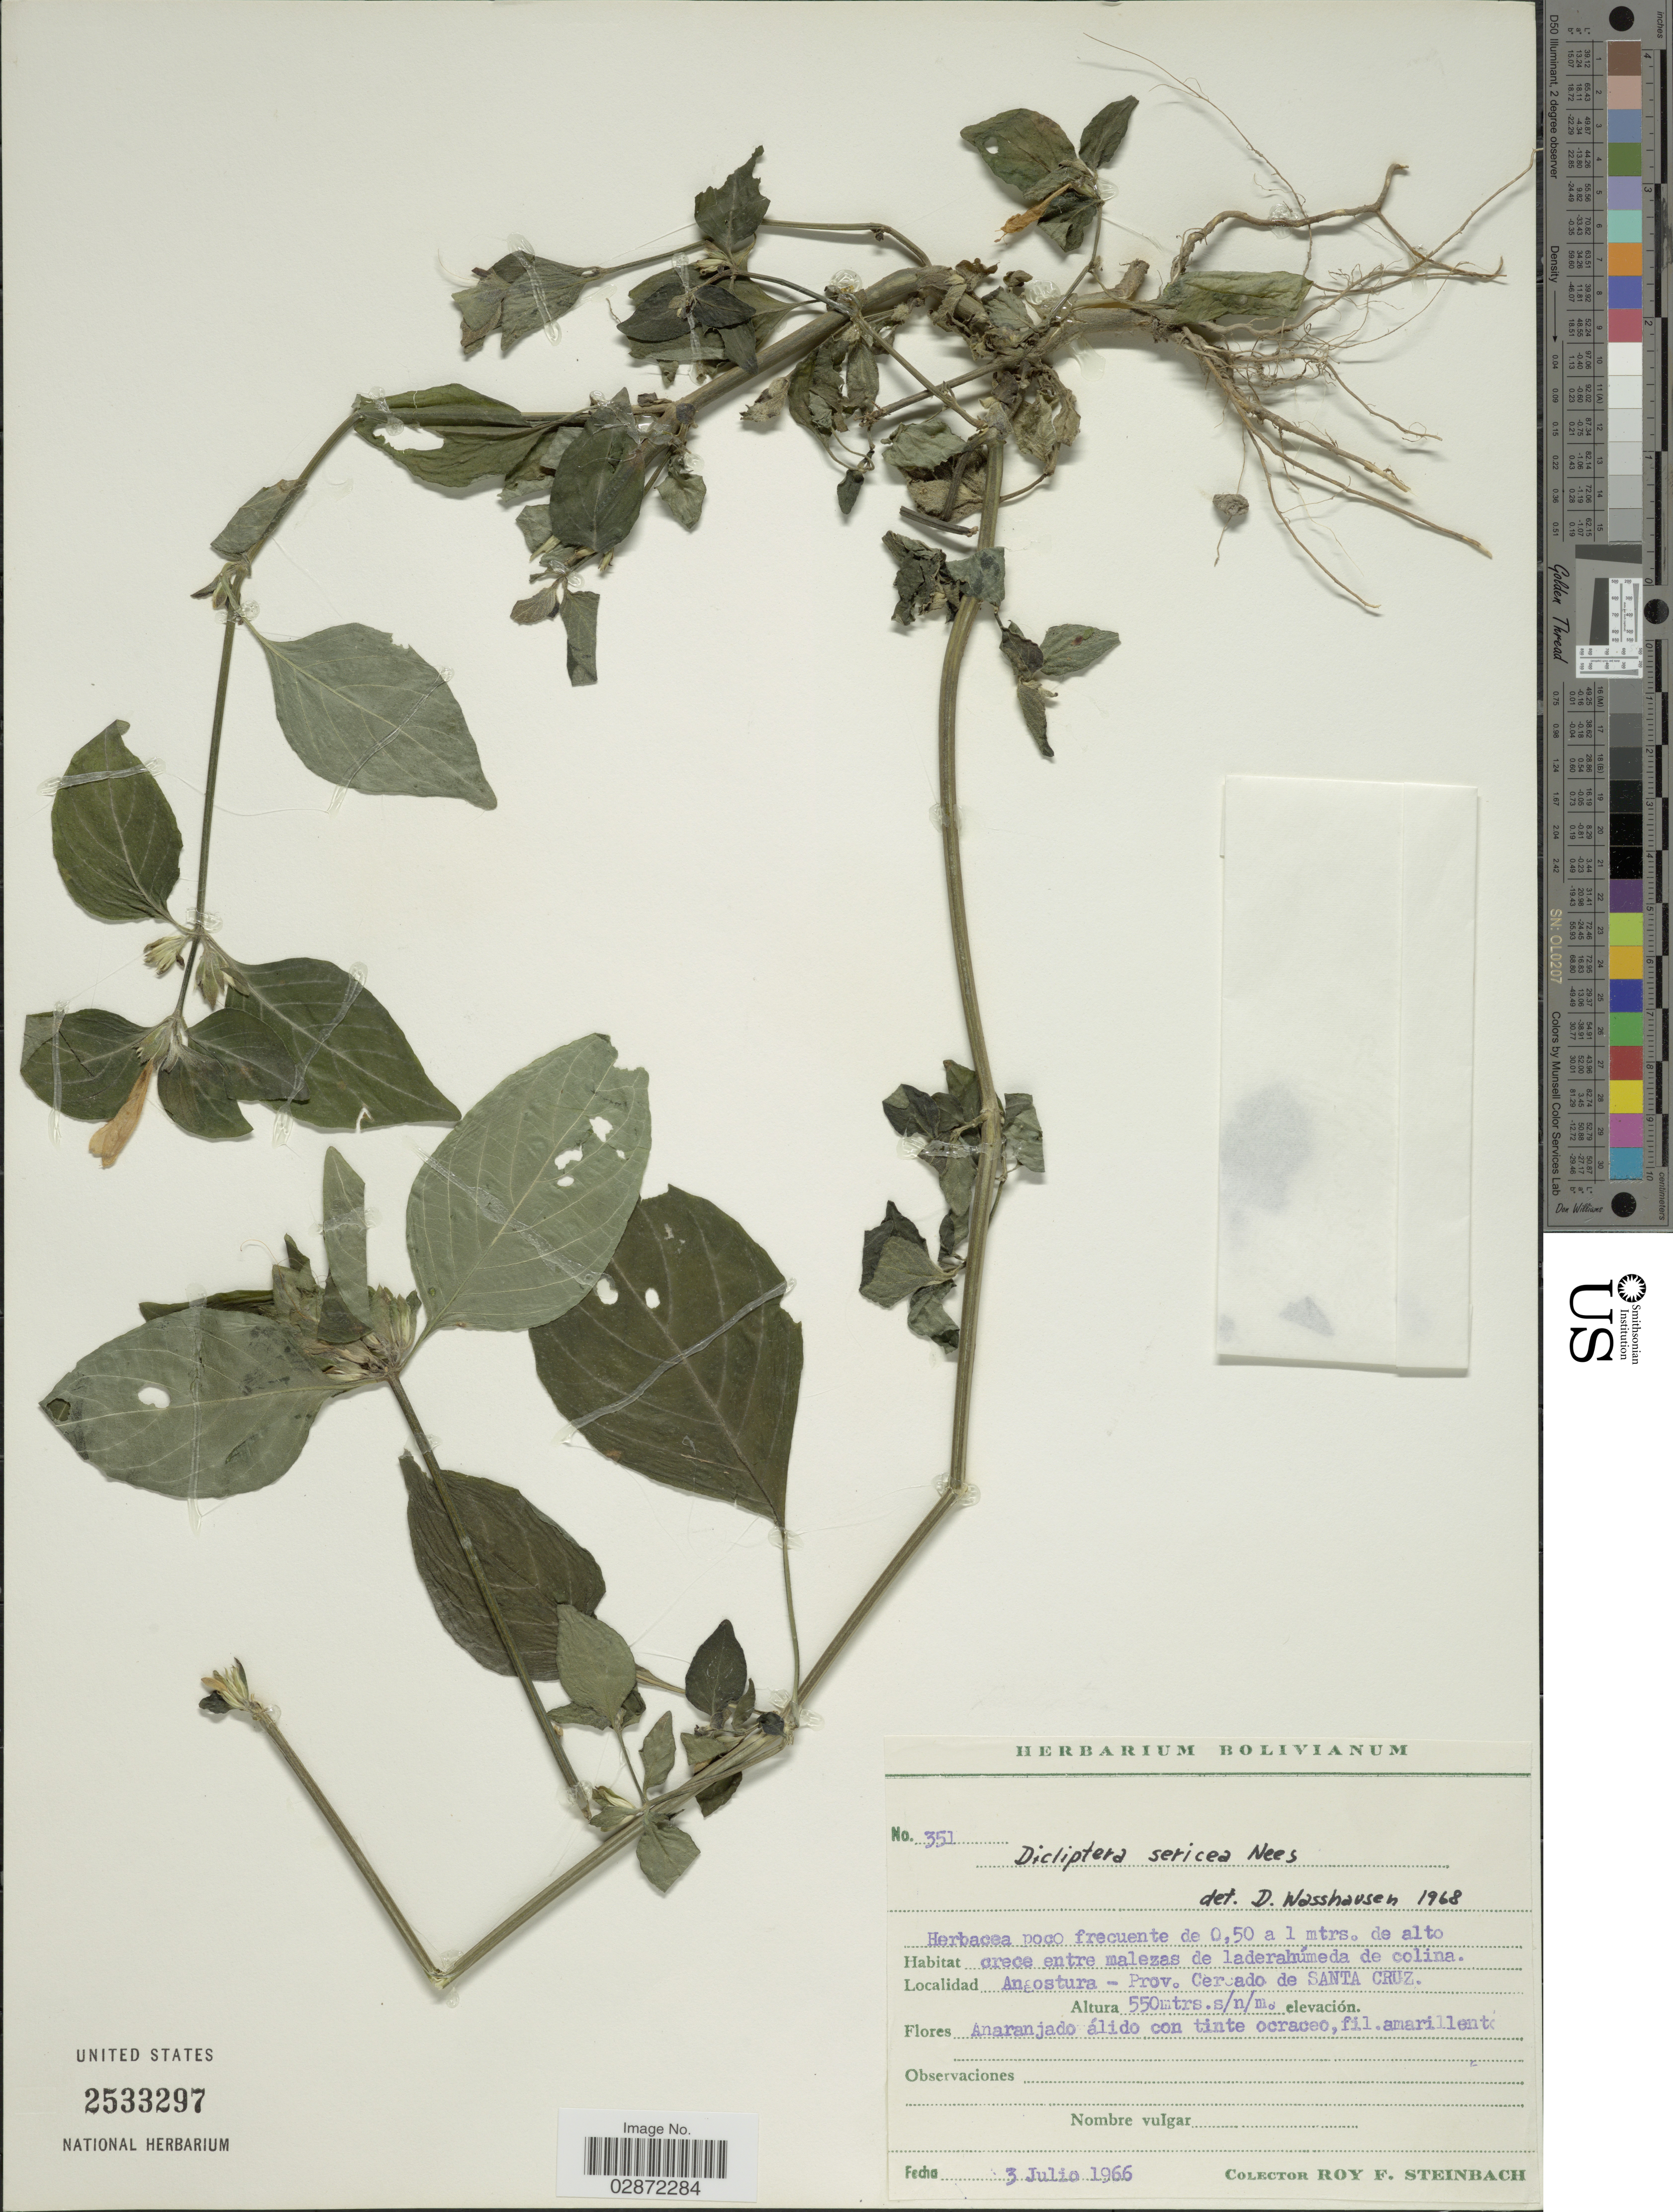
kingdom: Plantae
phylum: Tracheophyta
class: Magnoliopsida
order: Lamiales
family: Acanthaceae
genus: Dicliptera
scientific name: Dicliptera squarrosa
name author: Nees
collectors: R. F. Steinbach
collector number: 351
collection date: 1966-07-03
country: Bolivia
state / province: Santa Cruz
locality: Angostura - Prov. Cercado de Santa Cruz.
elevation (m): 550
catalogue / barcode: US 2533297